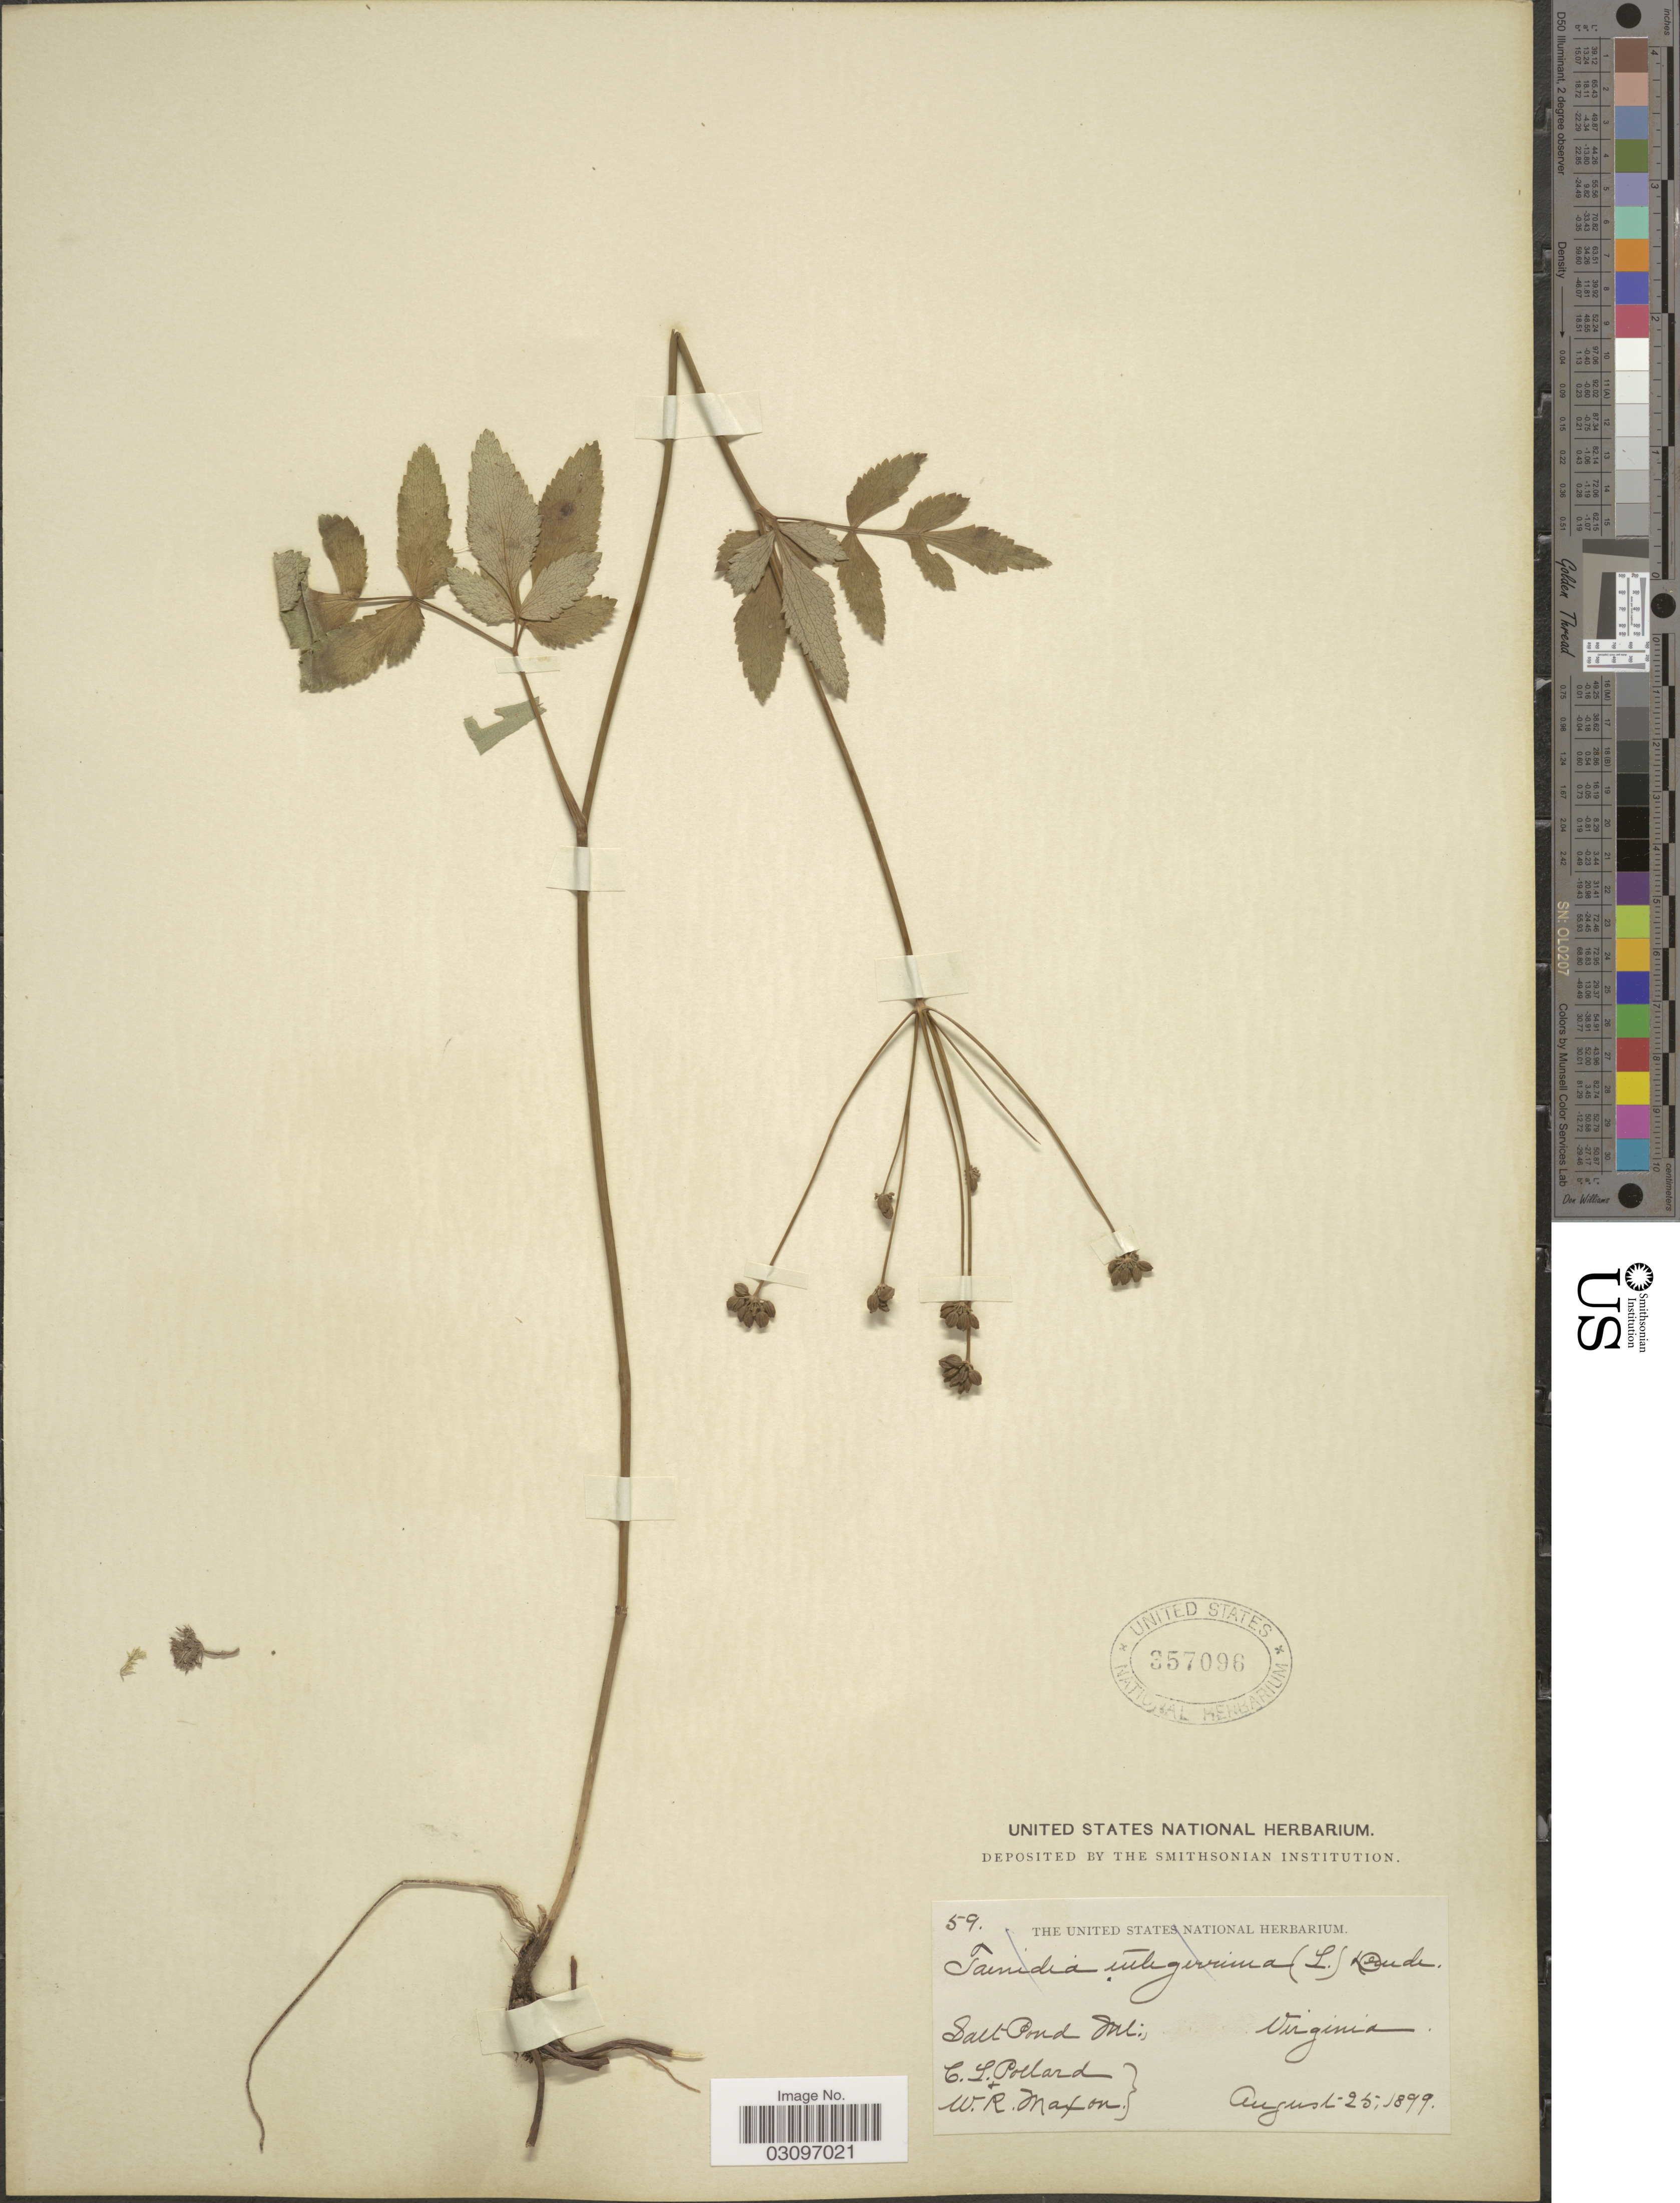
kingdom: Plantae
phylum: Tracheophyta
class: Magnoliopsida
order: Apiales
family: Apiaceae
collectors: C. L. Pollard & W. R. Maxon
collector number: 59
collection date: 1899-08-25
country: United States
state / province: Virginia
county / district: Giles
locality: Salt Pond Mt.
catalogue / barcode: US 357096